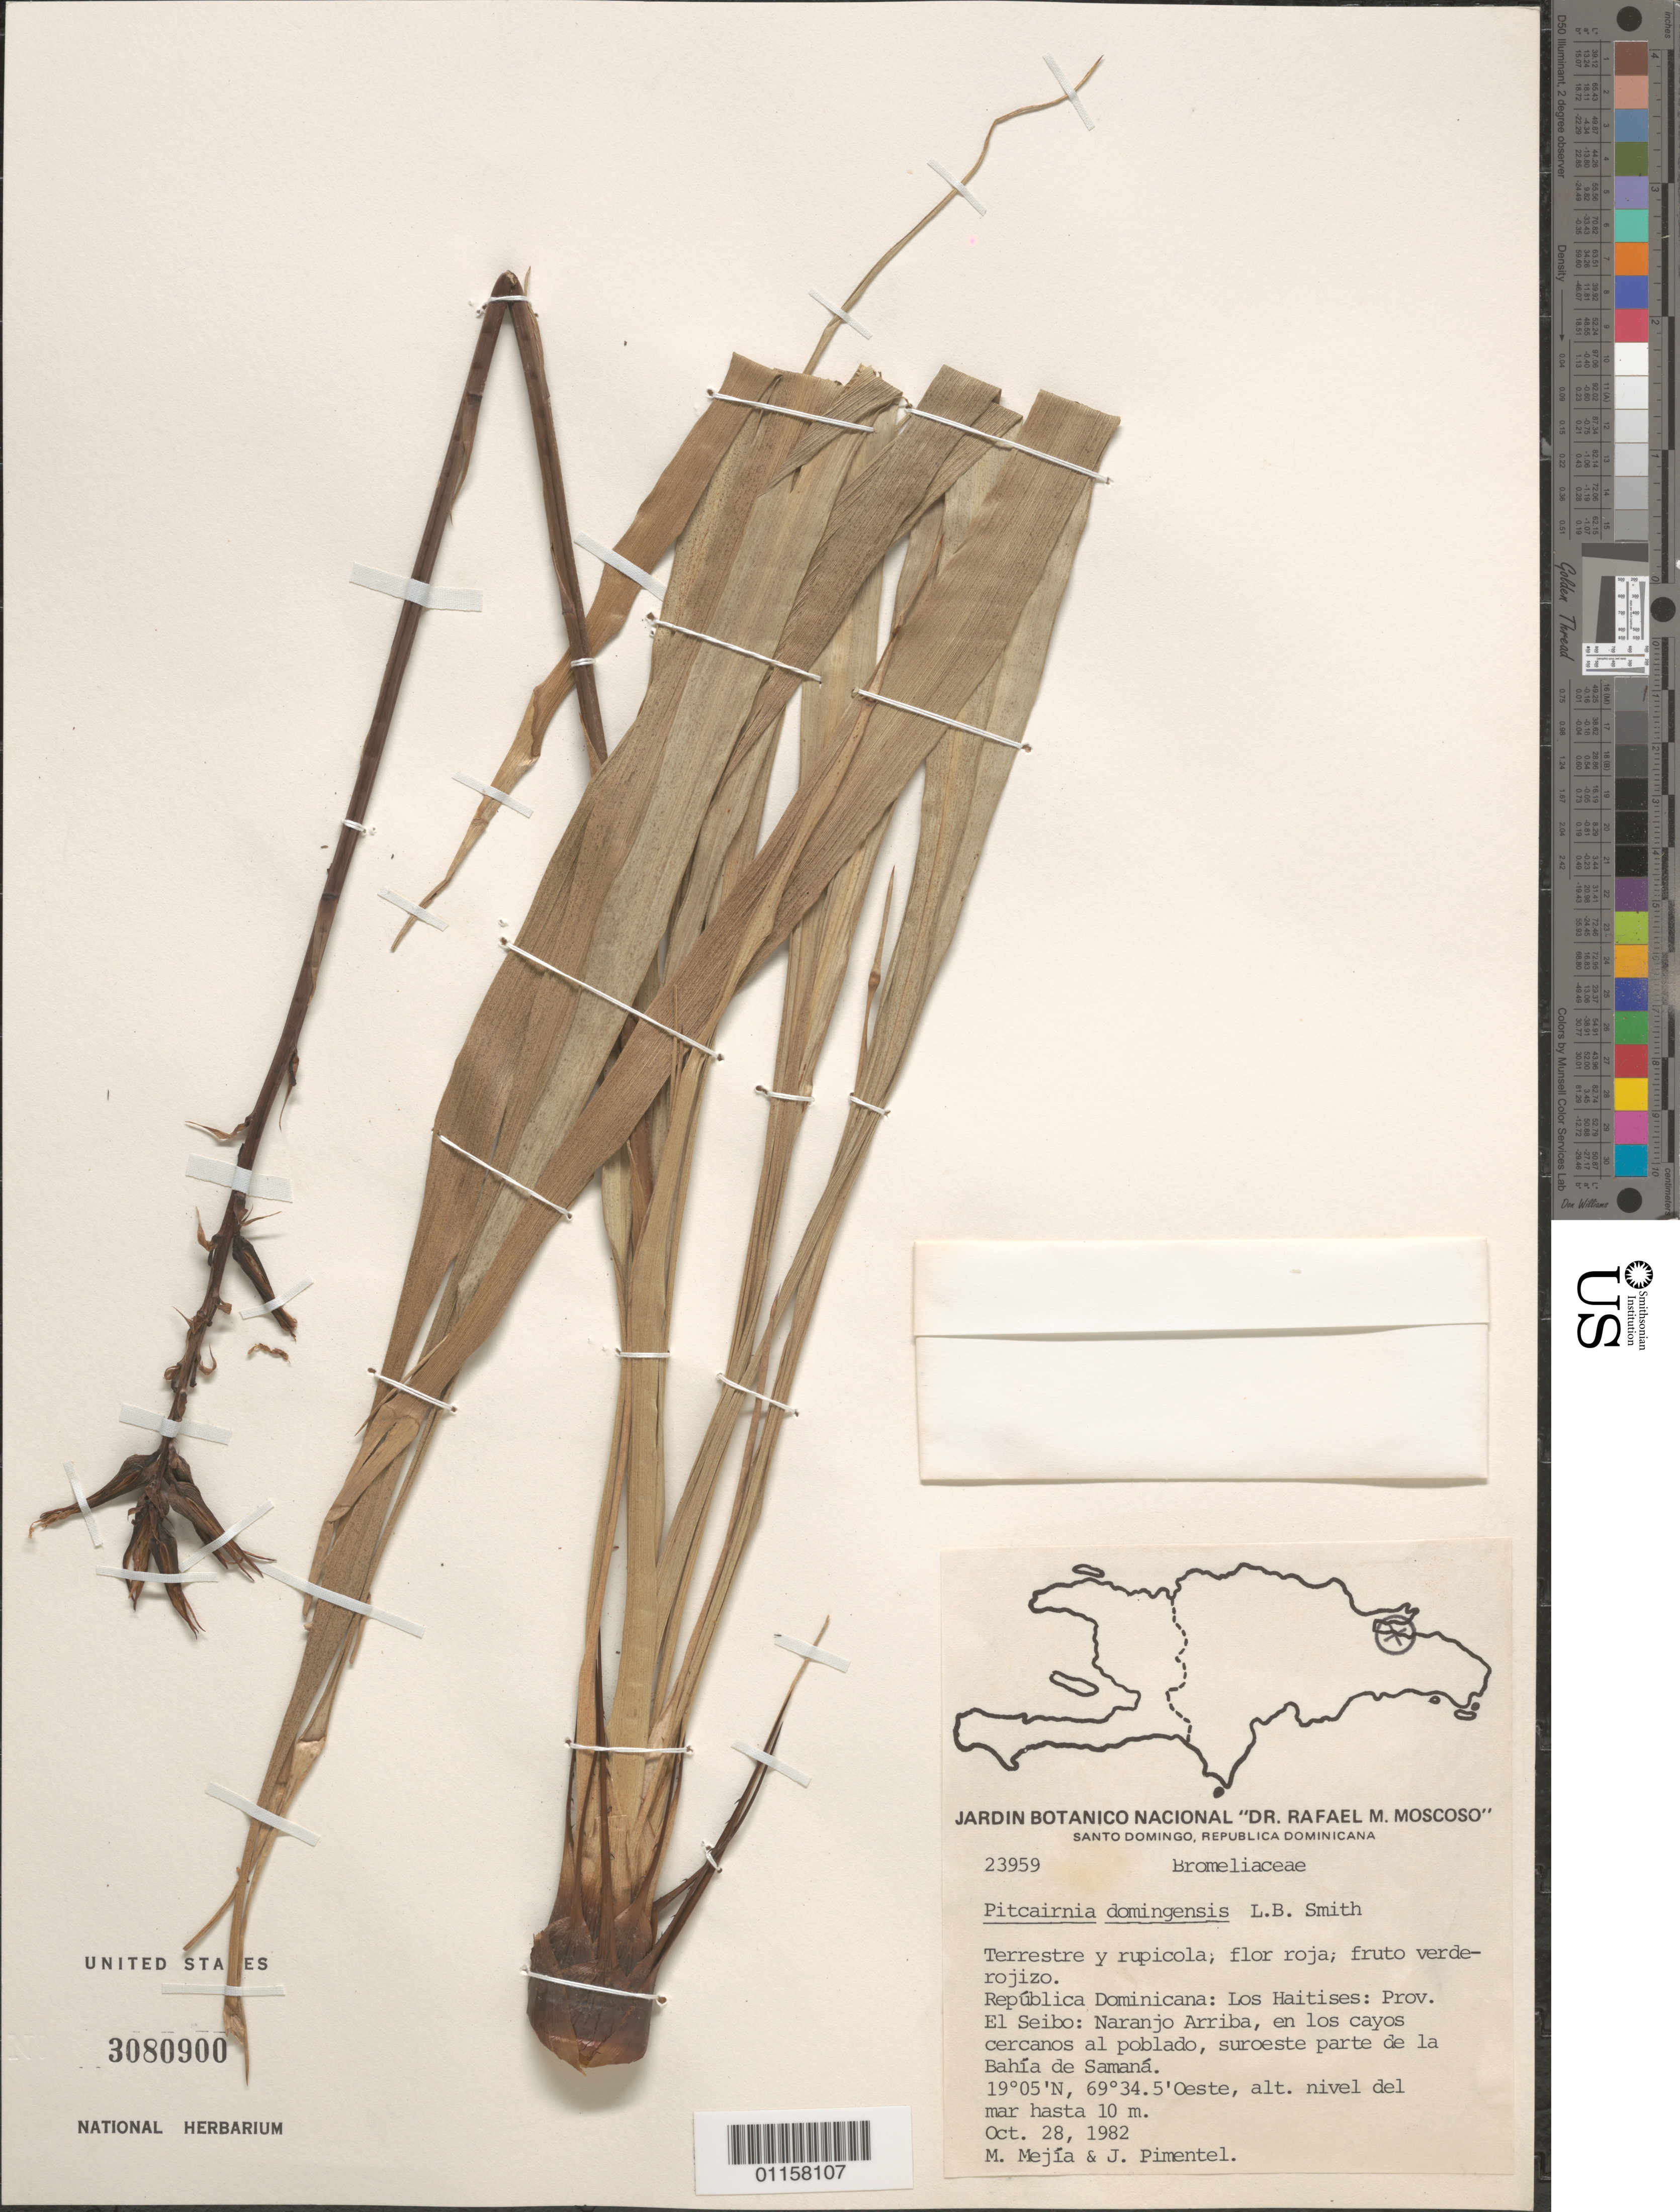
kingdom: Plantae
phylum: Tracheophyta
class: Liliopsida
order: Poales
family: Bromeliaceae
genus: Pitcairnia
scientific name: Pitcairnia domingensis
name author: L.B. Sm.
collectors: M. Mejia & J. Pimentel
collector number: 23959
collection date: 1982-10-28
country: Dominican Republic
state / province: El Seibo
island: Hispaniola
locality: Los Haitises; Naranjo Arriba, suroeste parte de la Bahía de Samaná.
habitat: En los cayos cercanos al poblado.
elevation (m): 0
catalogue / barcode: US 3080900